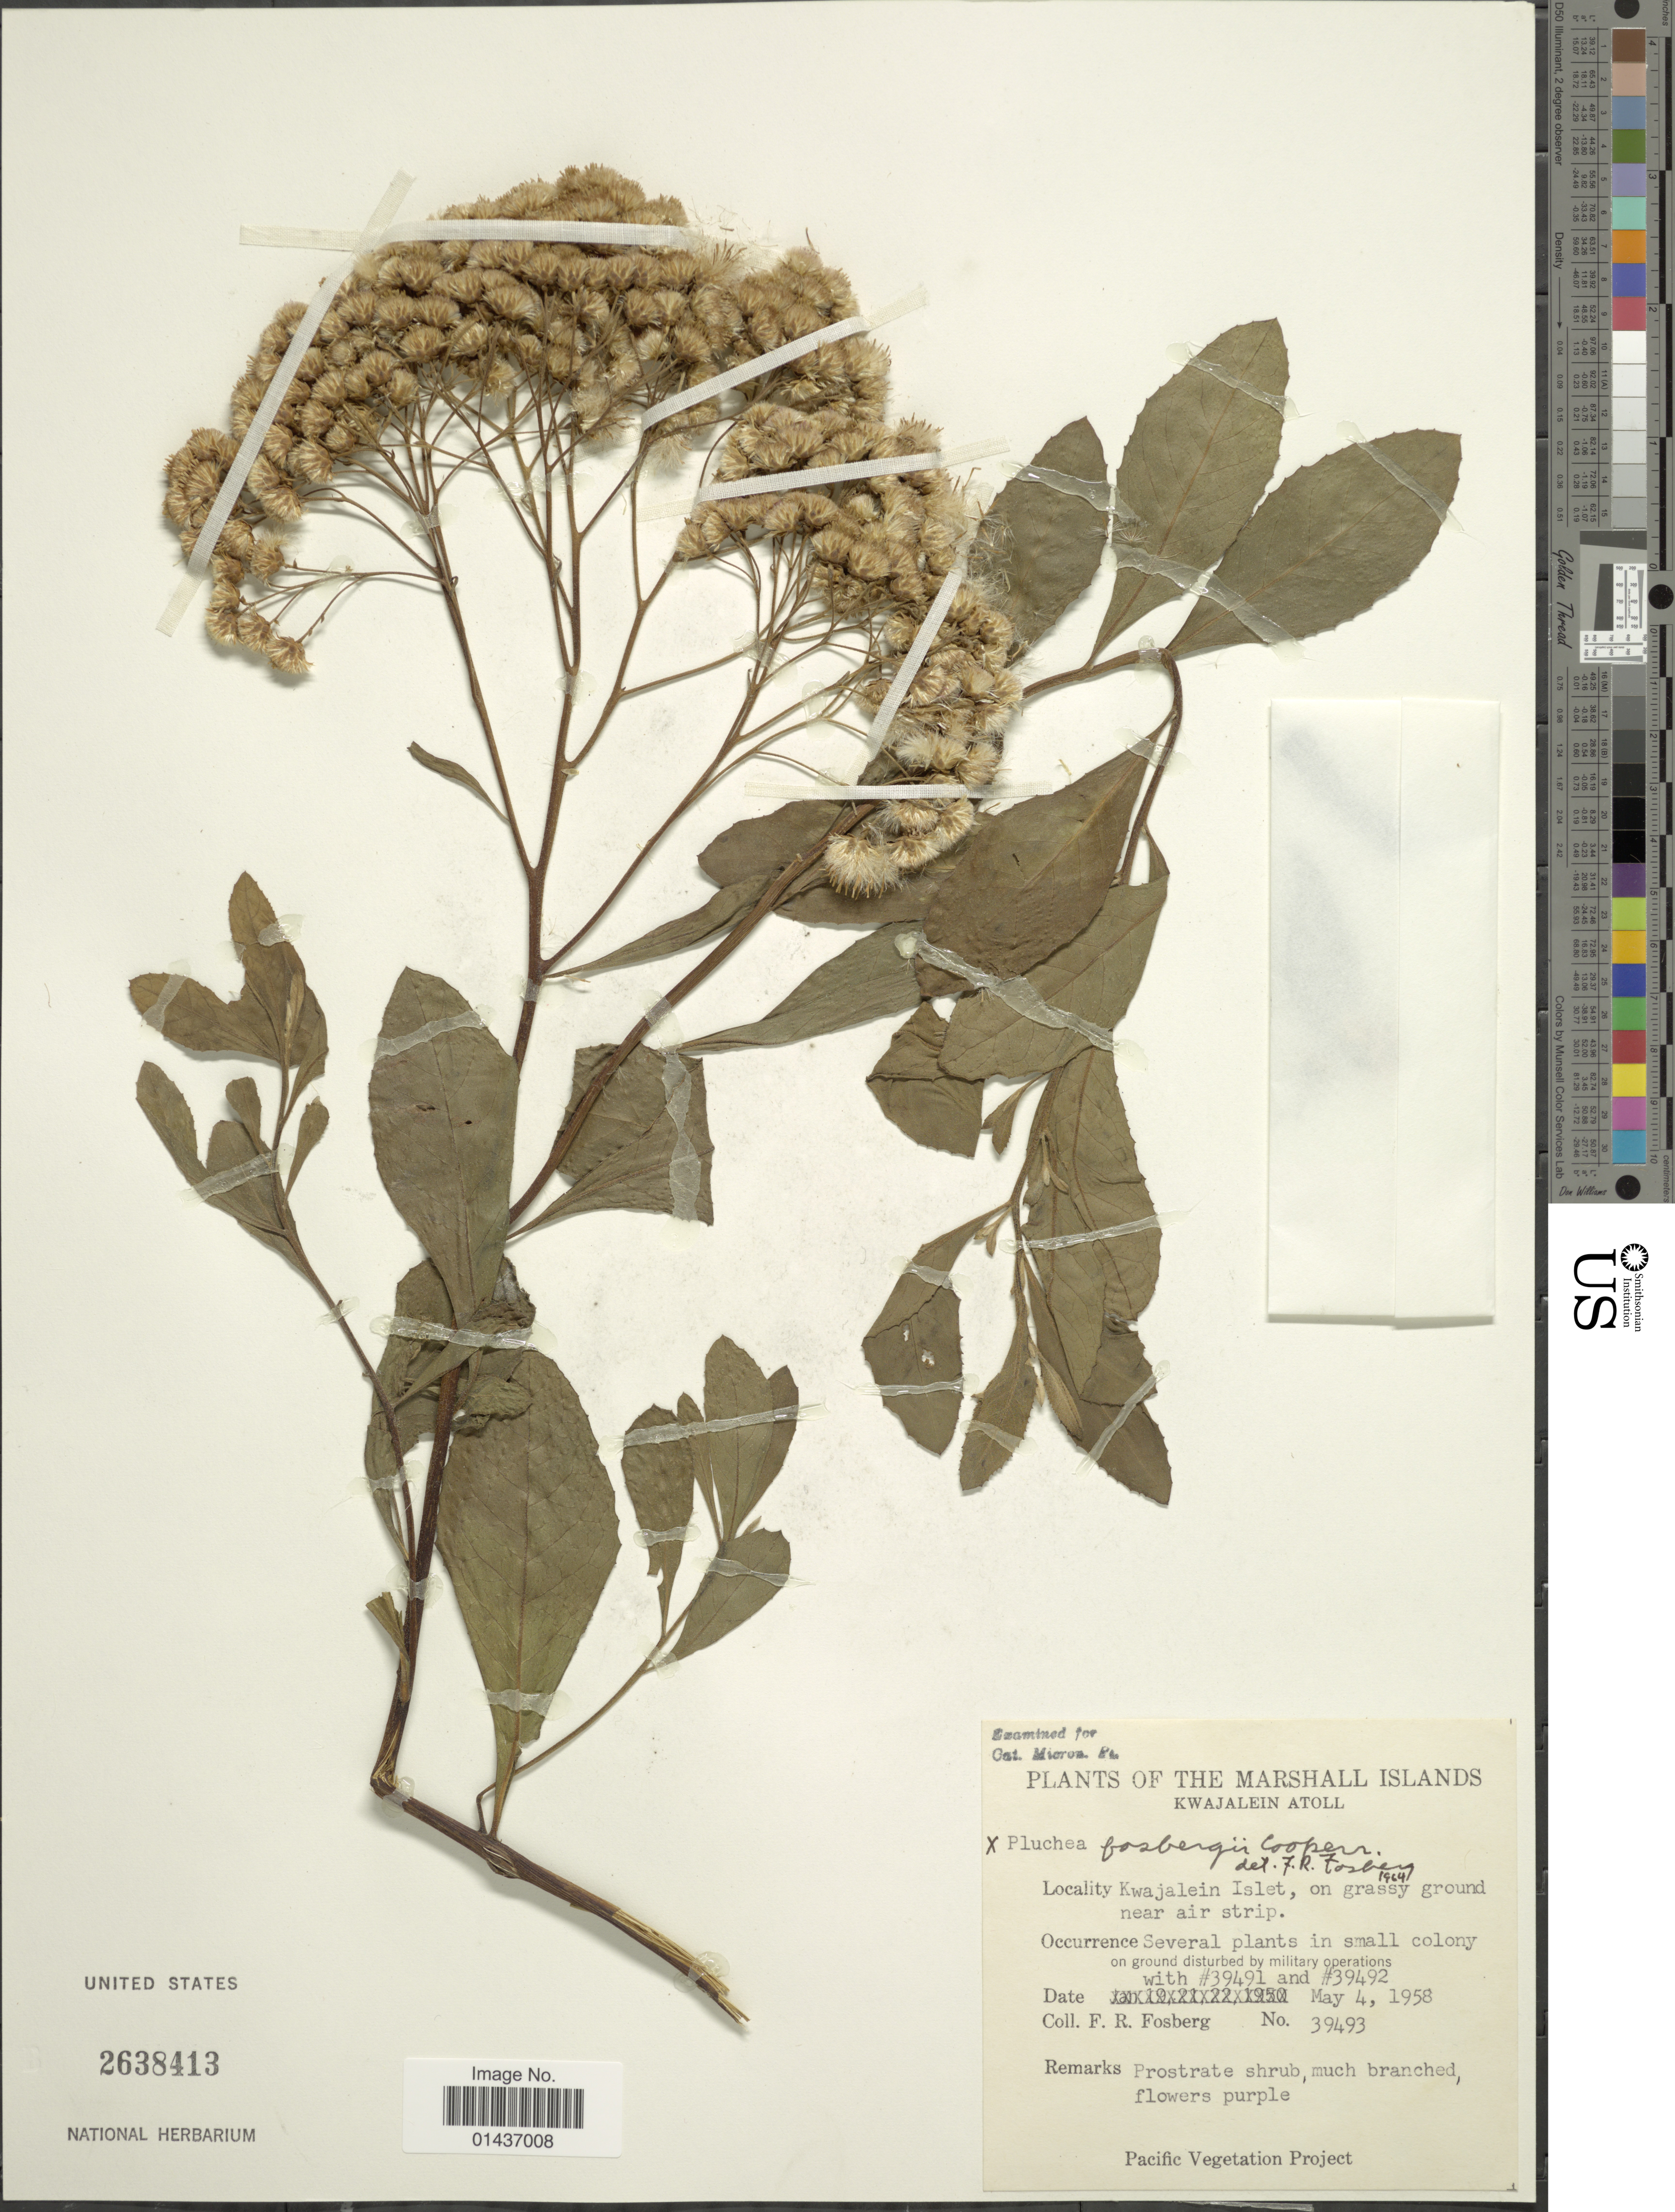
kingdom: Plantae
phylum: Tracheophyta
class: Magnoliopsida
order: Asterales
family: Asteraceae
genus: Pluchea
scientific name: Pluchea x fosbergii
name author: Cooperr. & Galang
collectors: F. R. Fosberg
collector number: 39493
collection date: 1958-05-04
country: Marshall Islands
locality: The Marshall Islands, Kwajalein Atoll, Kwajalein Islet, on grassy ground near air strip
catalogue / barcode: US 2638413